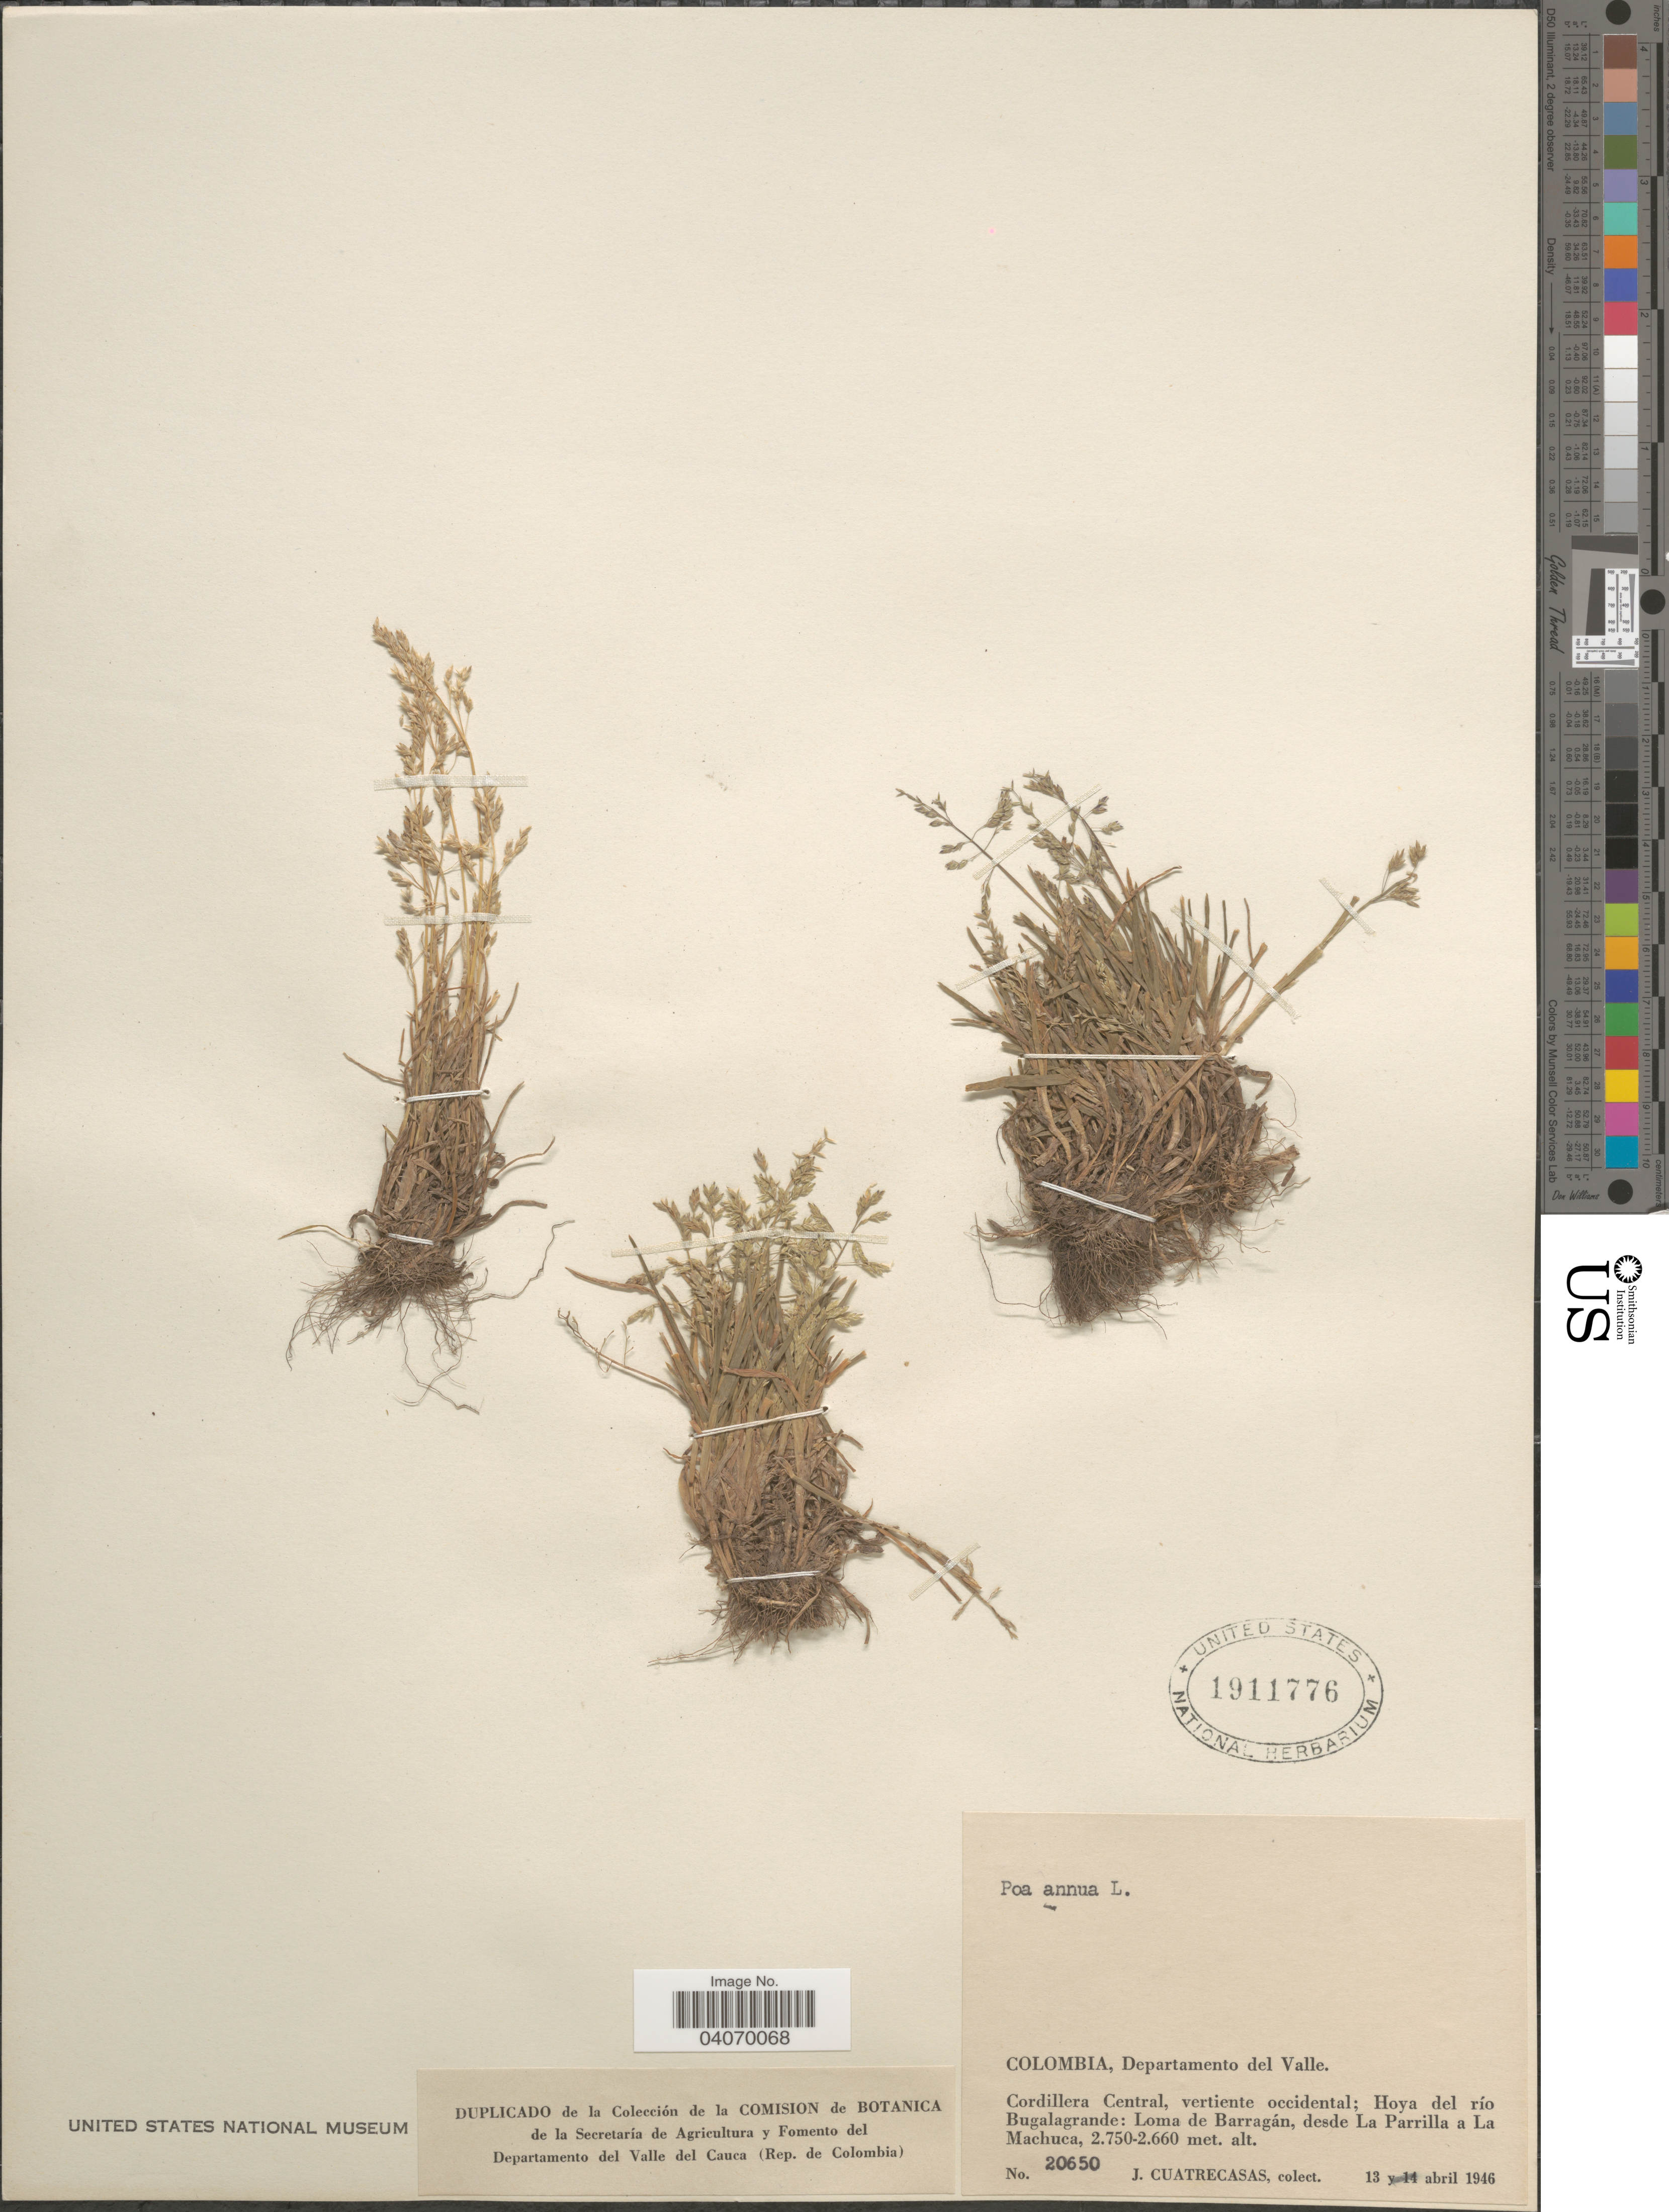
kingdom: Plantae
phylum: Tracheophyta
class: Liliopsida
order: Poales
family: Poaceae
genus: Poa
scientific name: Poa annua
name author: L.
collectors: J. Cuatrecasas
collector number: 20650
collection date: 1946-04-13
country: Colombia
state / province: Valle del Cauca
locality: Departamento del Valle. Cordillera Central, vertiente occidental; Hoya del río Bugalagrande: Loma de Barragán, desde La Parrilla a La Machuca.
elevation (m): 2660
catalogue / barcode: US 1911776